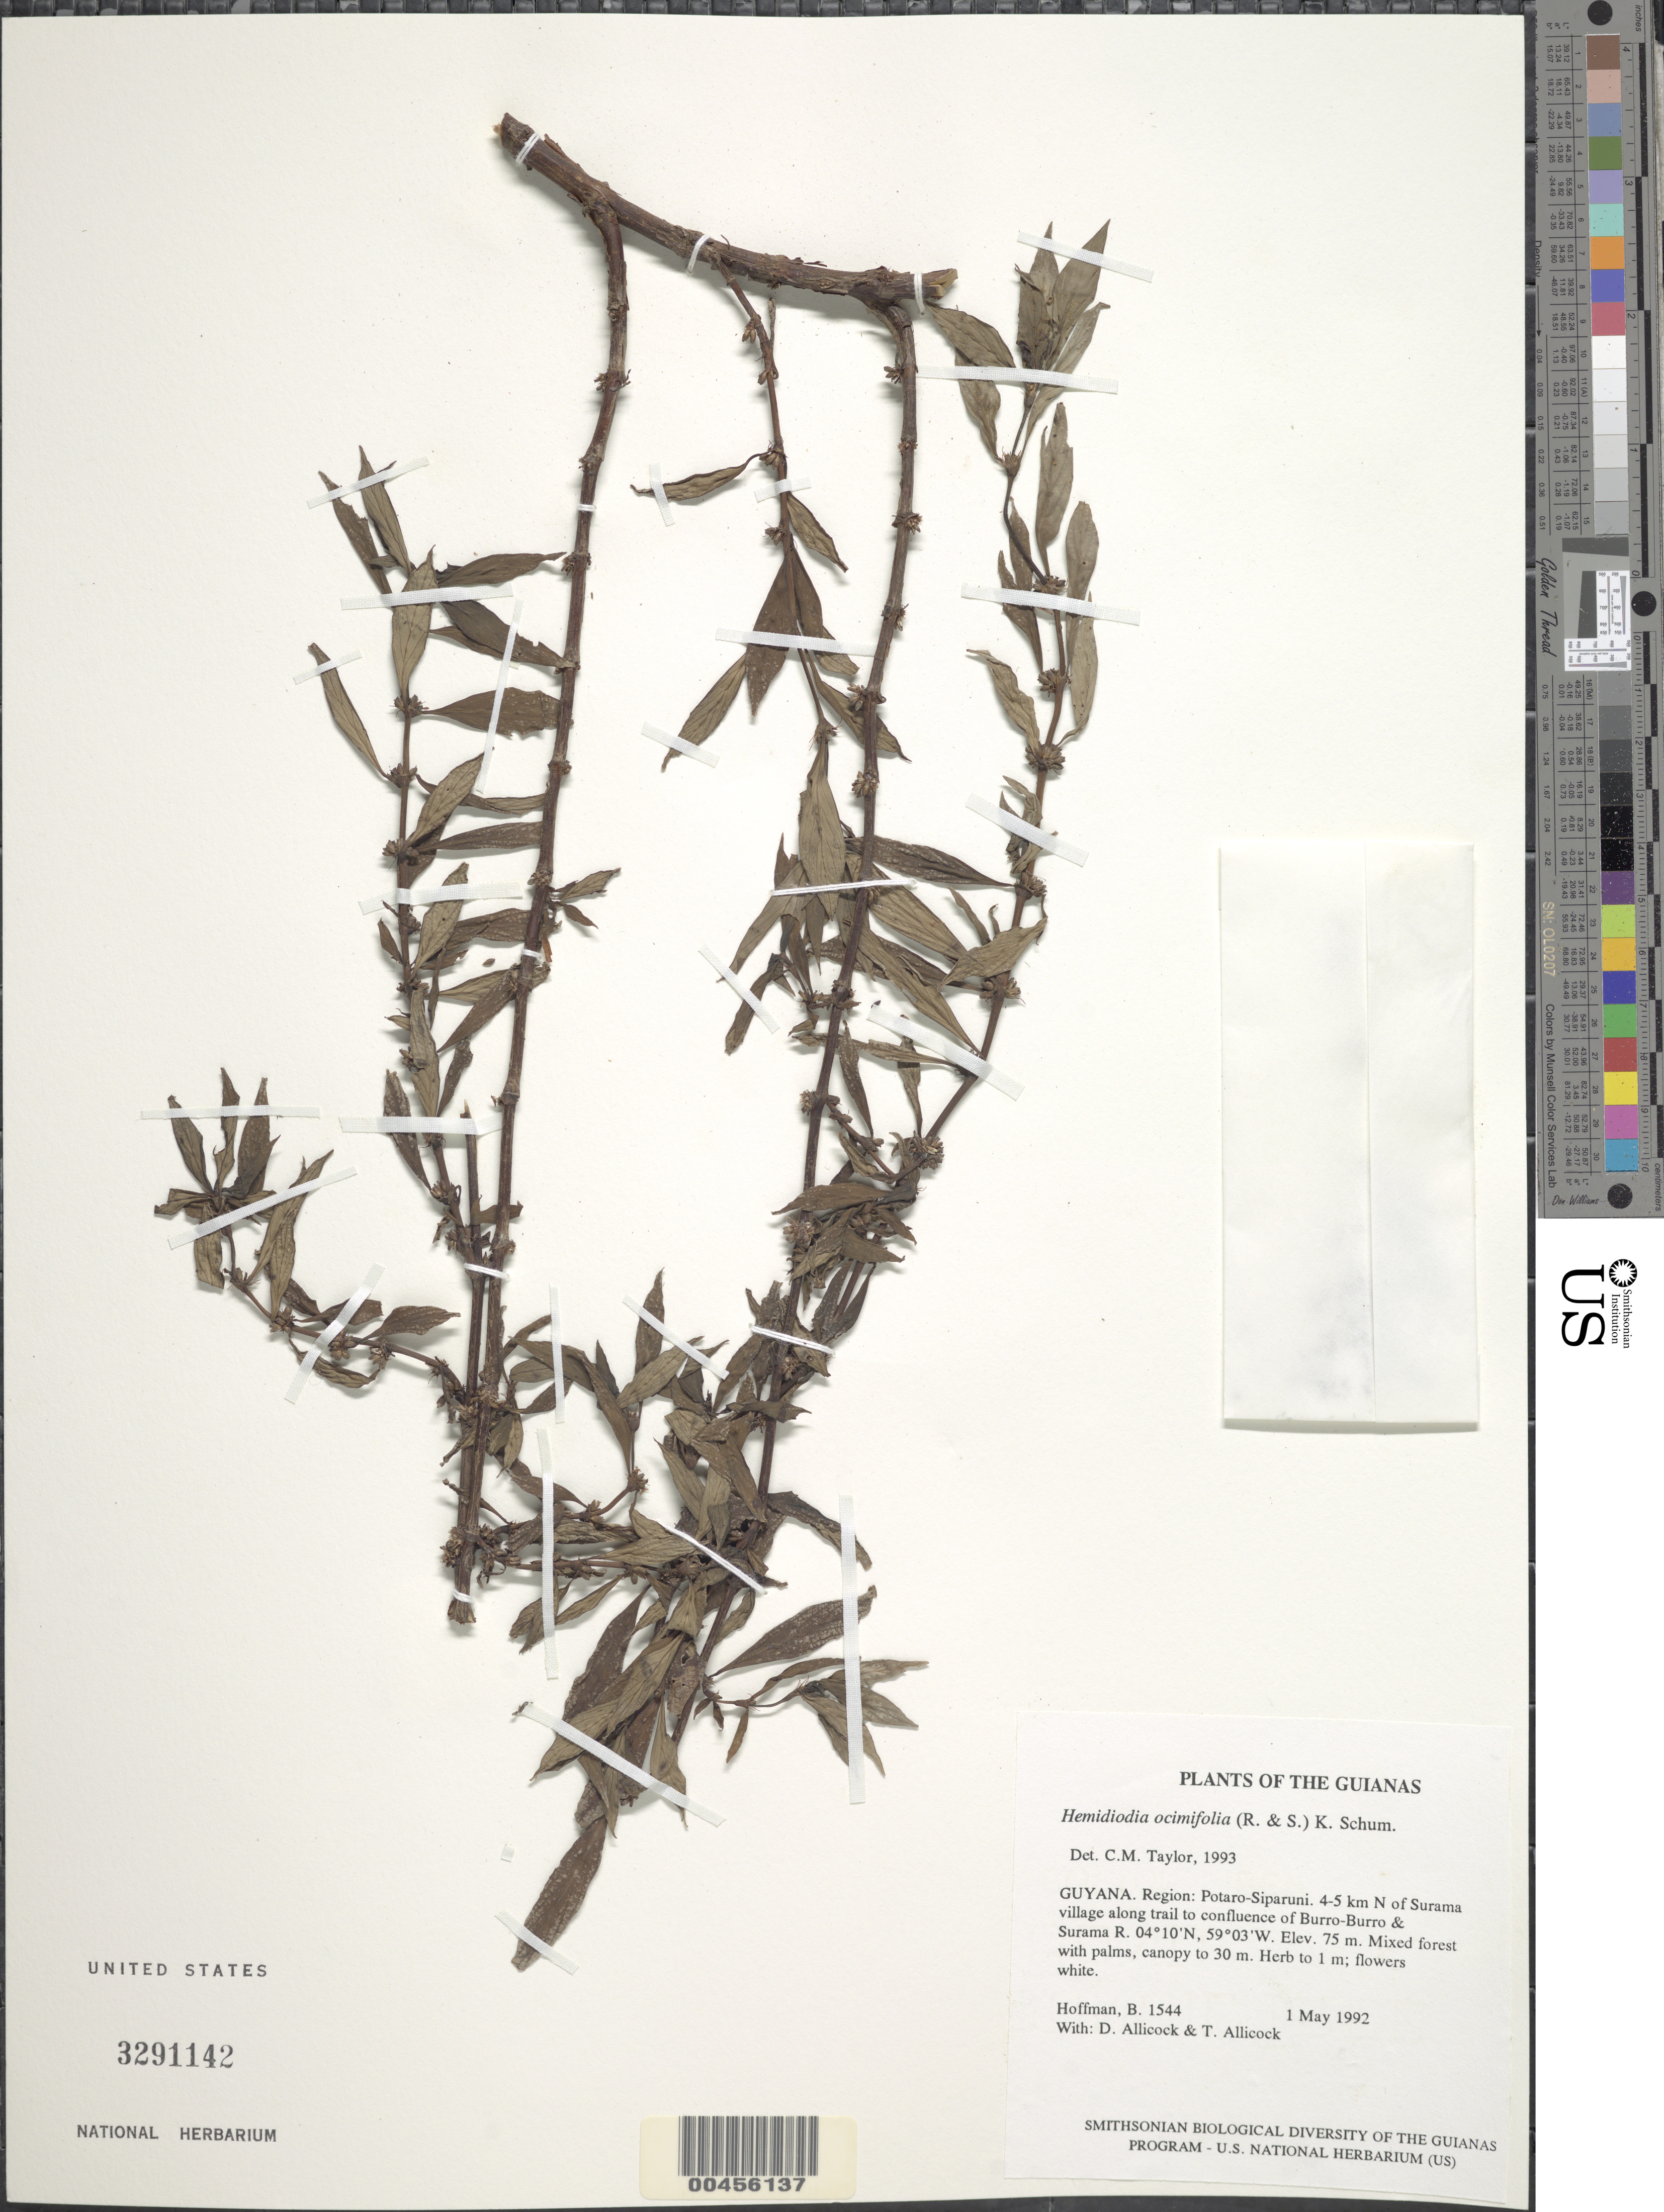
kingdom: Plantae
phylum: Tracheophyta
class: Magnoliopsida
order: Gentianales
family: Rubiaceae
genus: Hemidiodia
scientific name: Hemidiodia ocymifolia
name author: (Willd. ex Roem. & Schult.) K. Schum.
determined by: Taylor, Charlotte M.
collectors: B. Hoffman, D. Allicock & T. Allicock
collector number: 1544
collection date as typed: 1 May 1992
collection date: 1992-05-01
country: Guyana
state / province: Potaro-Siparuni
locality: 4-5 km N of Surama village along trail to confluence of Burro-Burro & Surama Rivers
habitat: Mixed forest with palms, canopy to 30 m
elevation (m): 75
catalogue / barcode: US 3291142